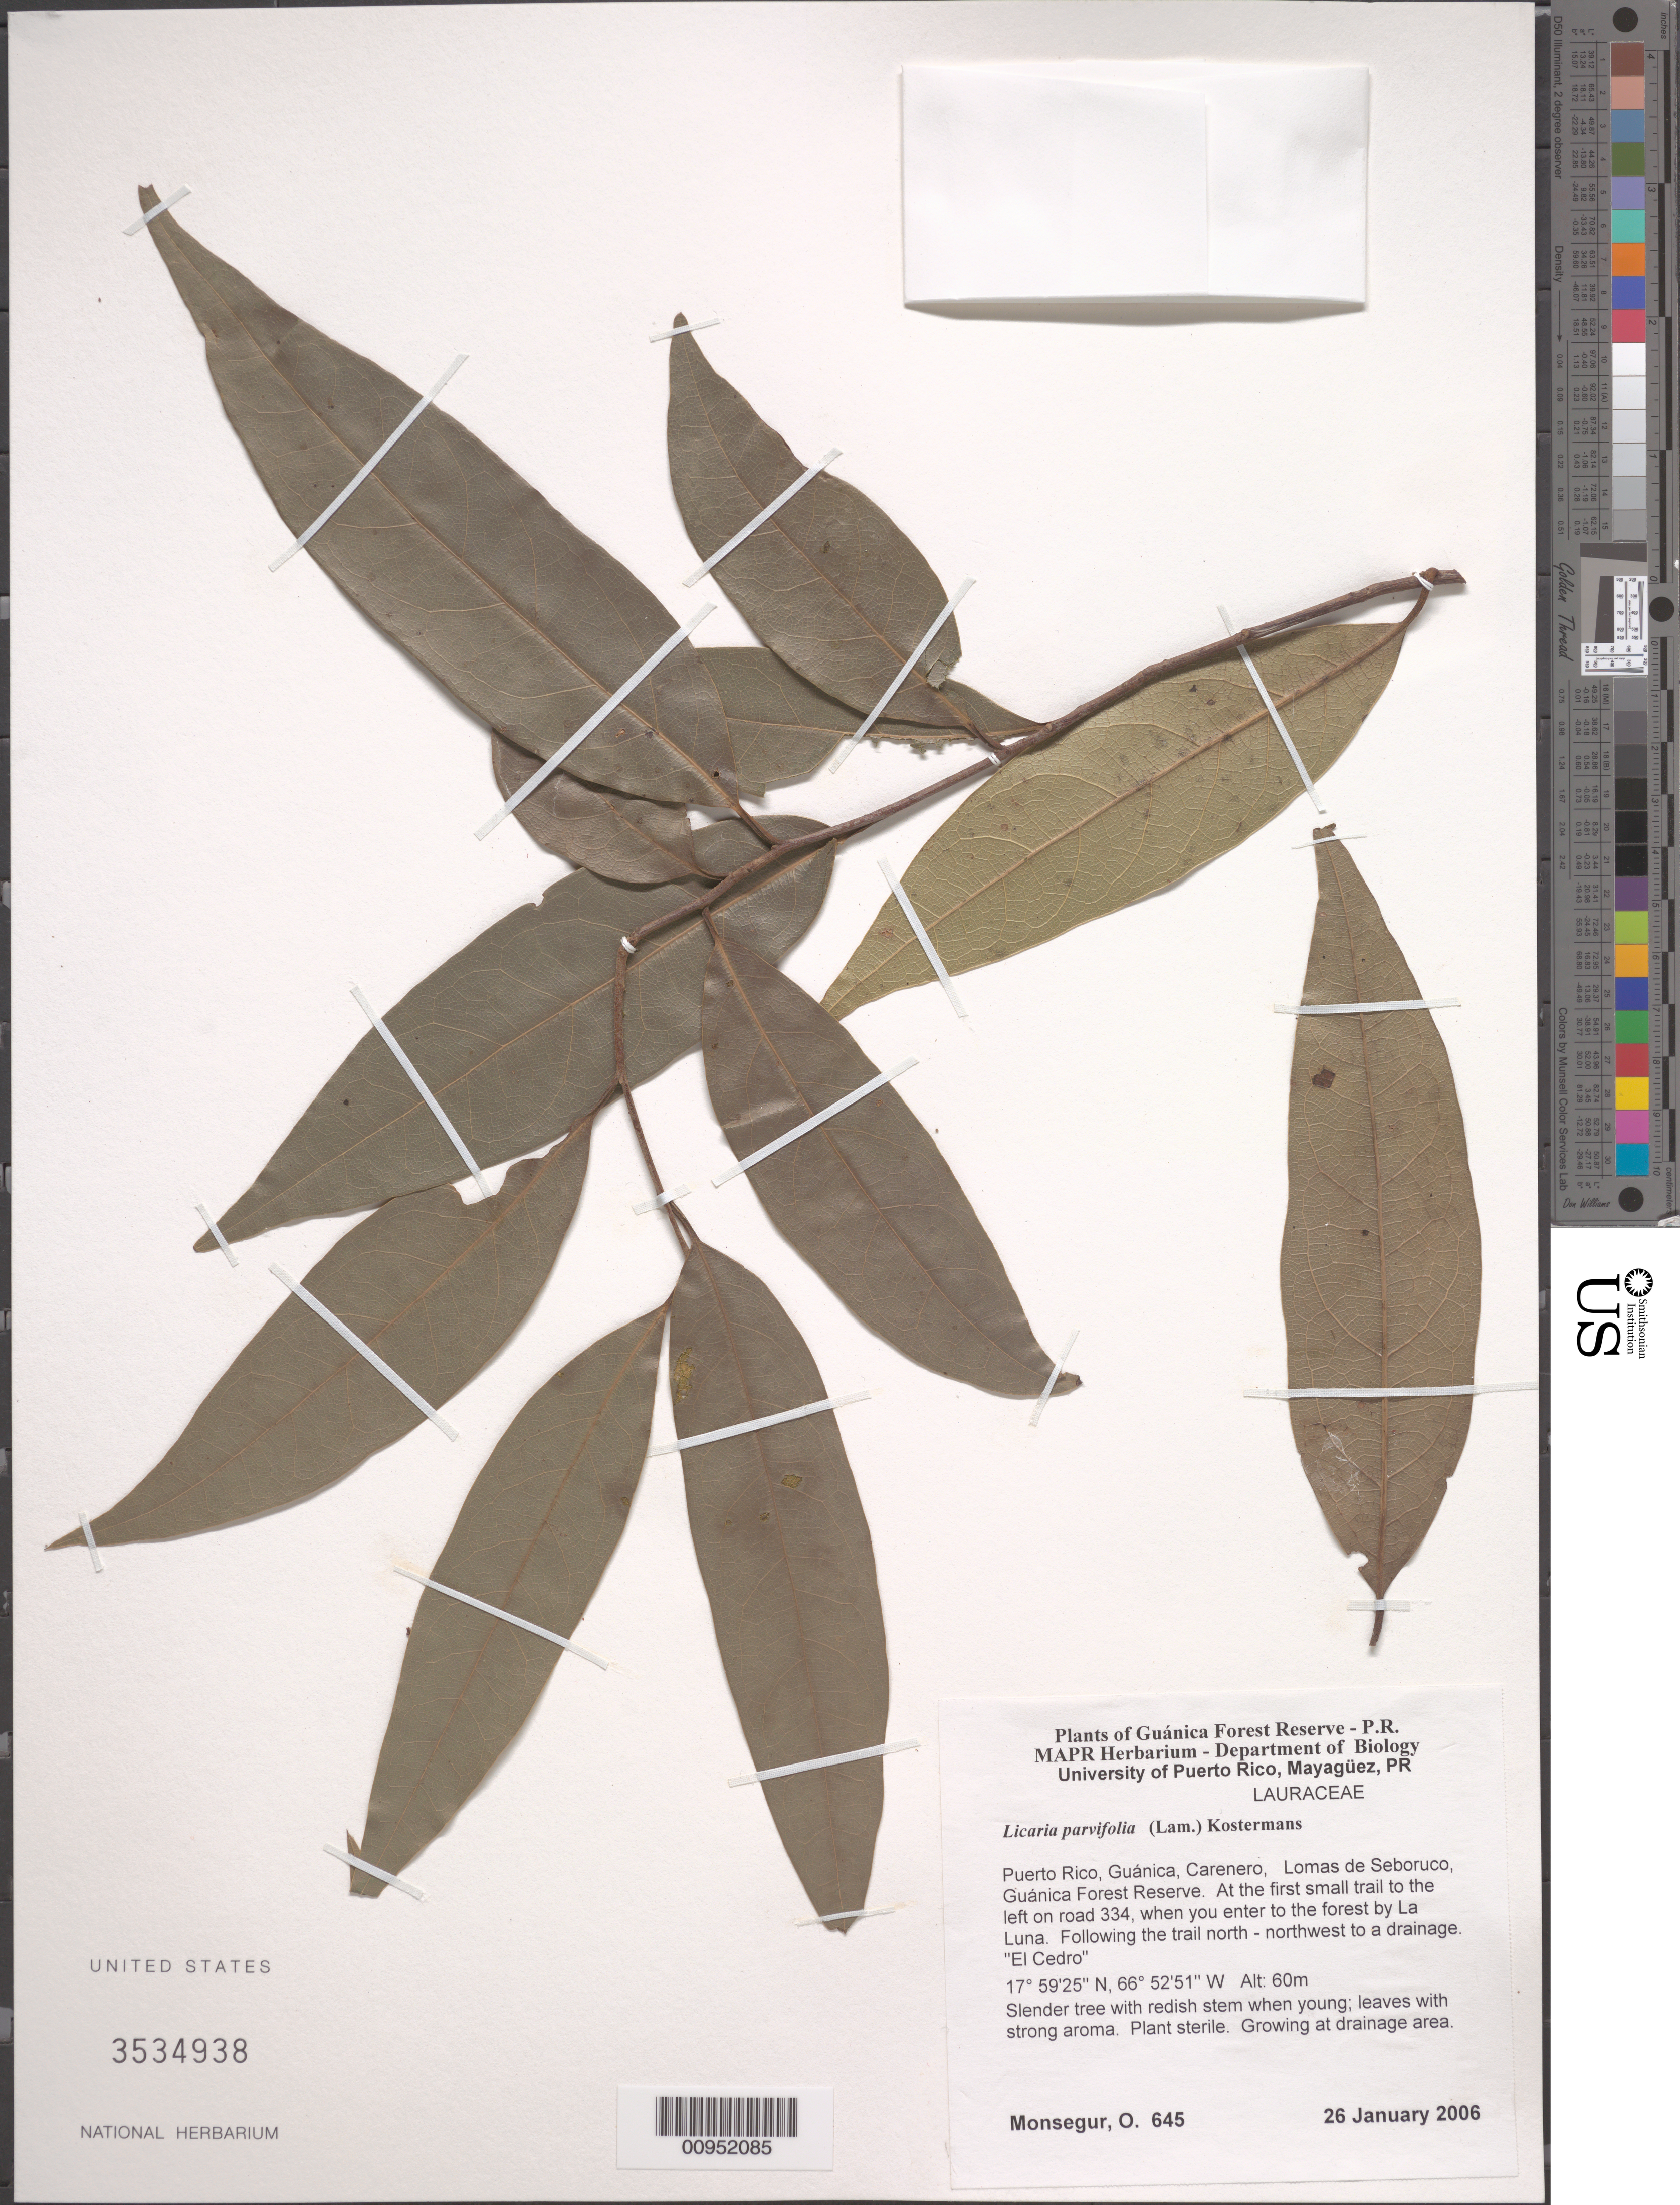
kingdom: Plantae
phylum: Tracheophyta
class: Magnoliopsida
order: Laurales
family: Lauraceae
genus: Licaria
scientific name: Licaria parvifolia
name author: (Lam.) Kosterm. ex León & Alain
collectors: O. Monsegur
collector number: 645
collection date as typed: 26 Jan 2006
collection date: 2006-01-26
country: Puerto Rico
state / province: Guánica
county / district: Carenero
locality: Guánica Forest Reserve. Lomas de Seboruco, from road 334, taking Ojo de Agua Trail to the south.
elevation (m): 60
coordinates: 17.5925, 66.525144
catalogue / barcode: US 3534938